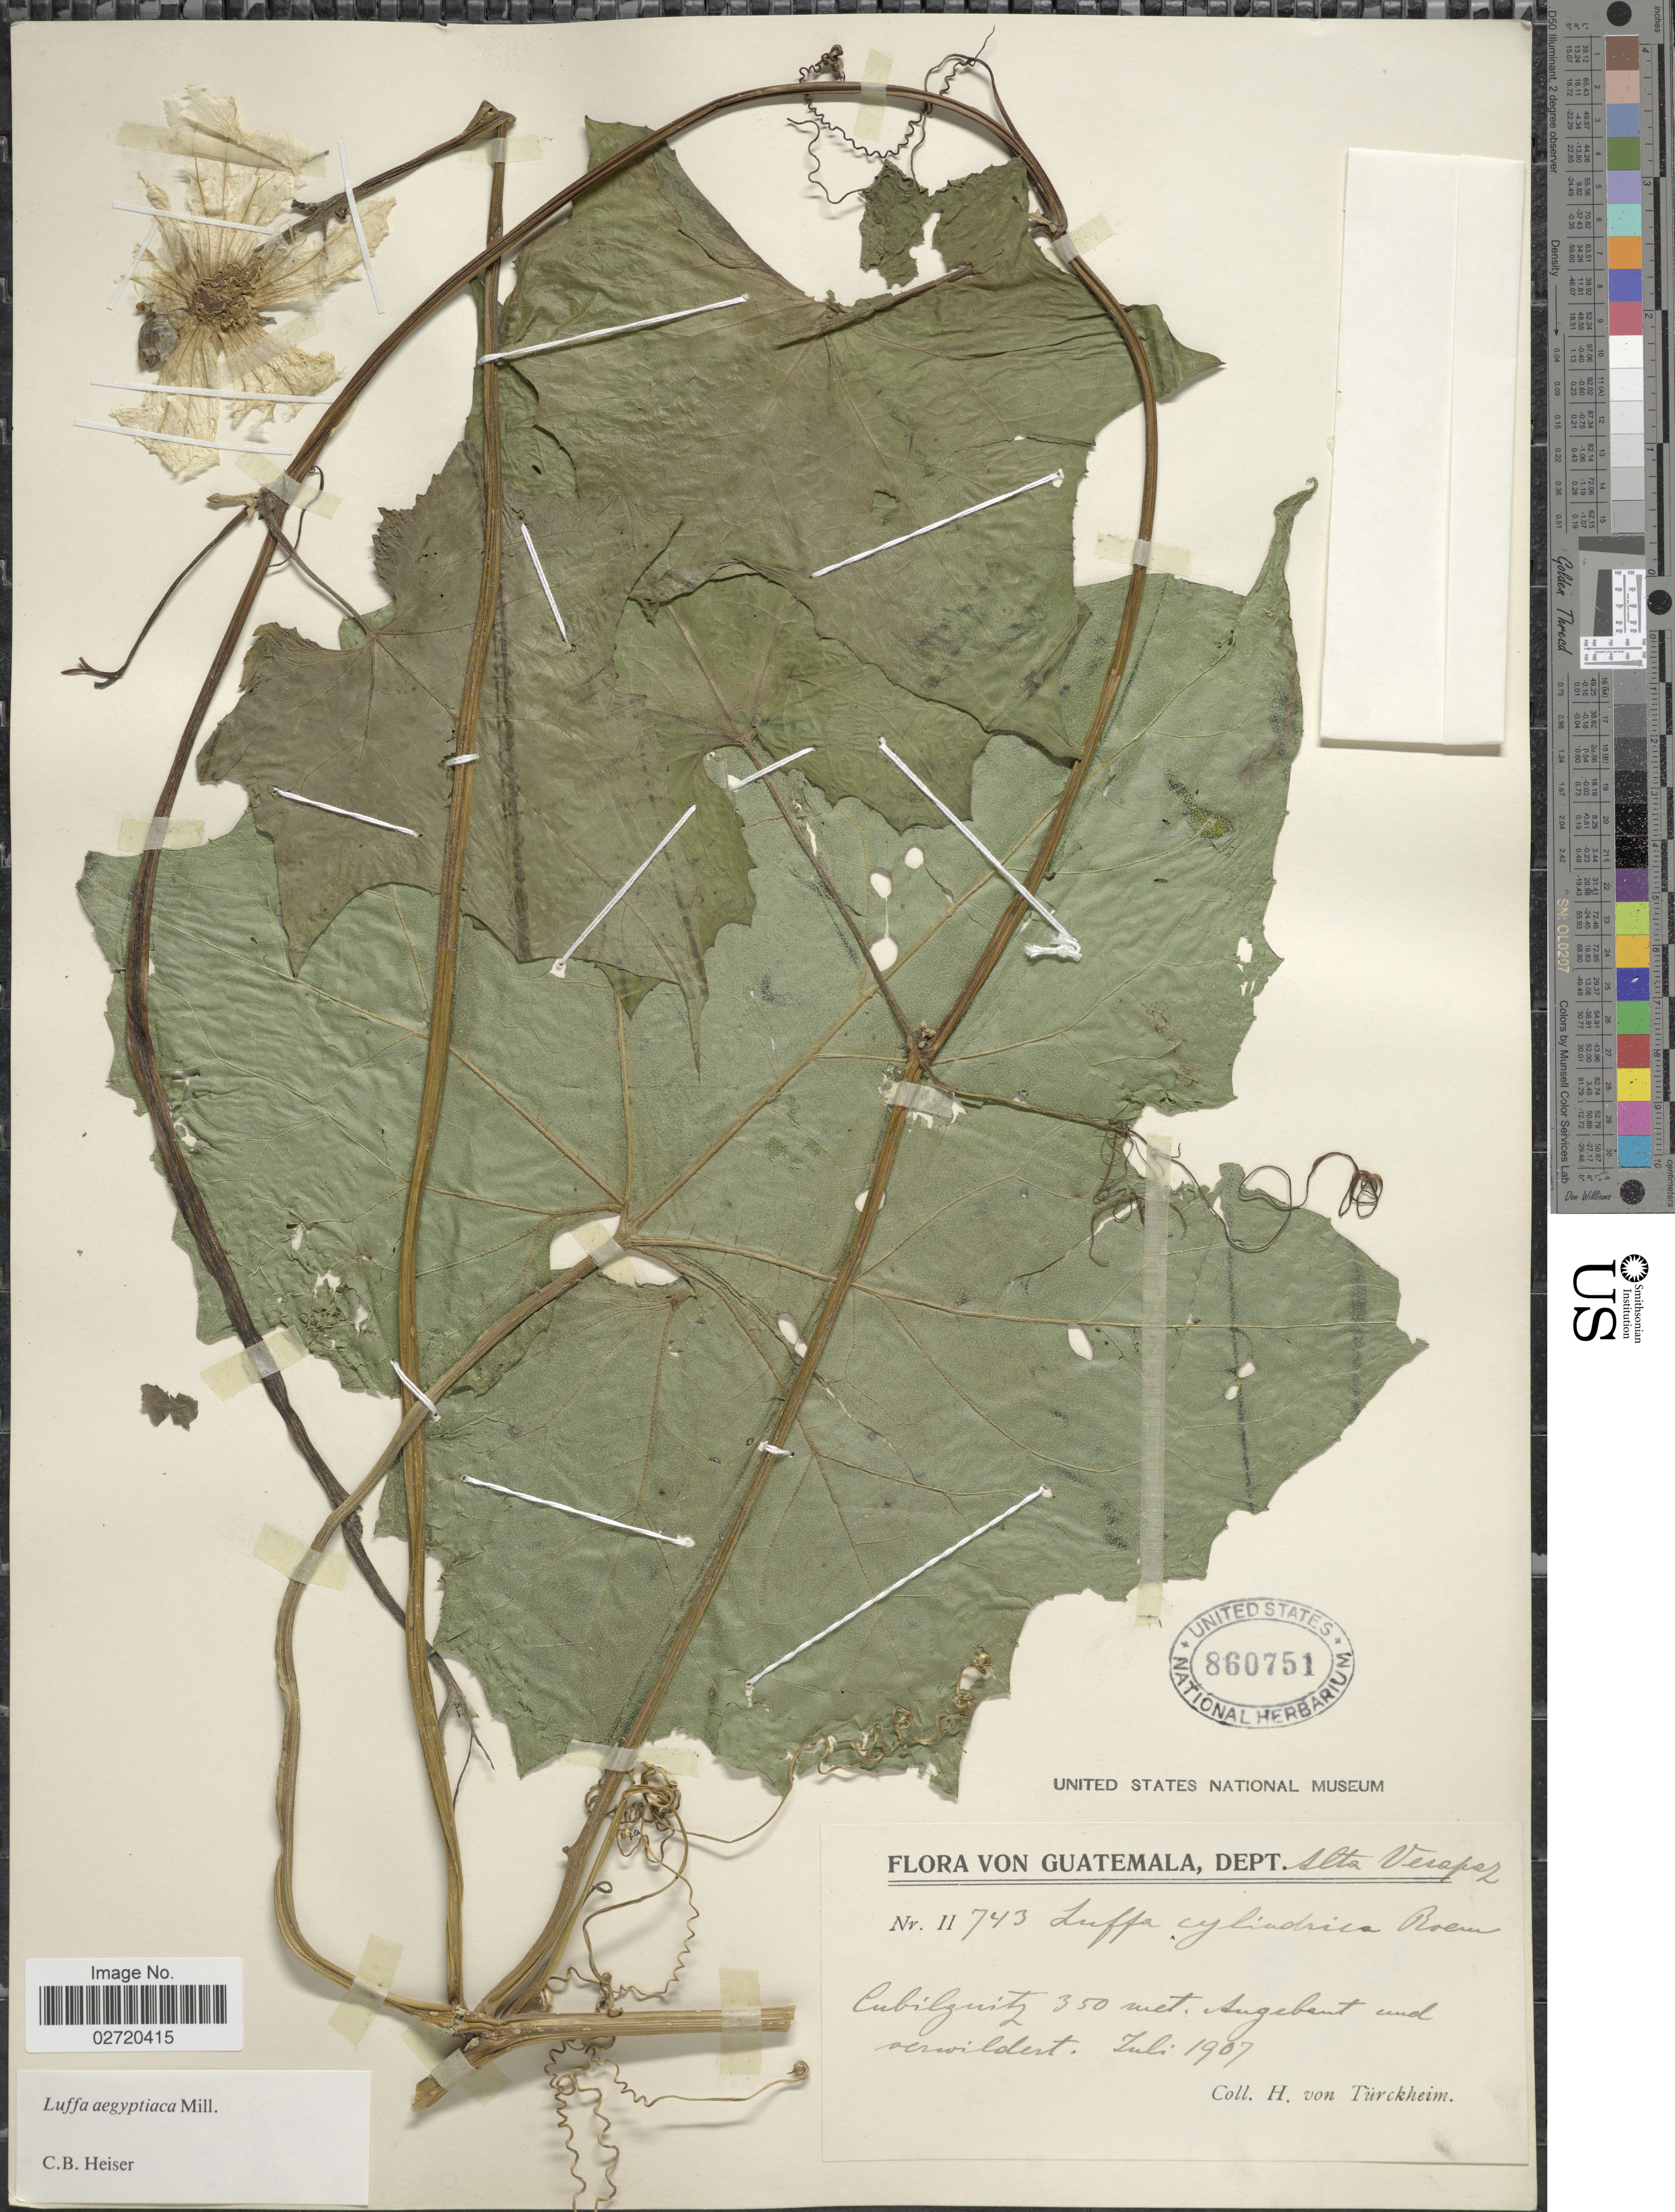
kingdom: Plantae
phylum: Tracheophyta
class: Magnoliopsida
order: Cucurbitales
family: Cucurbitaceae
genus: Luffa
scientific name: Luffa aegyptiaca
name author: Mill.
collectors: H. von Türckheim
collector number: II 743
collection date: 1907-07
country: Guatemala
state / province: Alta Verapaz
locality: Dept. Alta Verapaz, Cubilquitz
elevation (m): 350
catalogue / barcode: US 860751